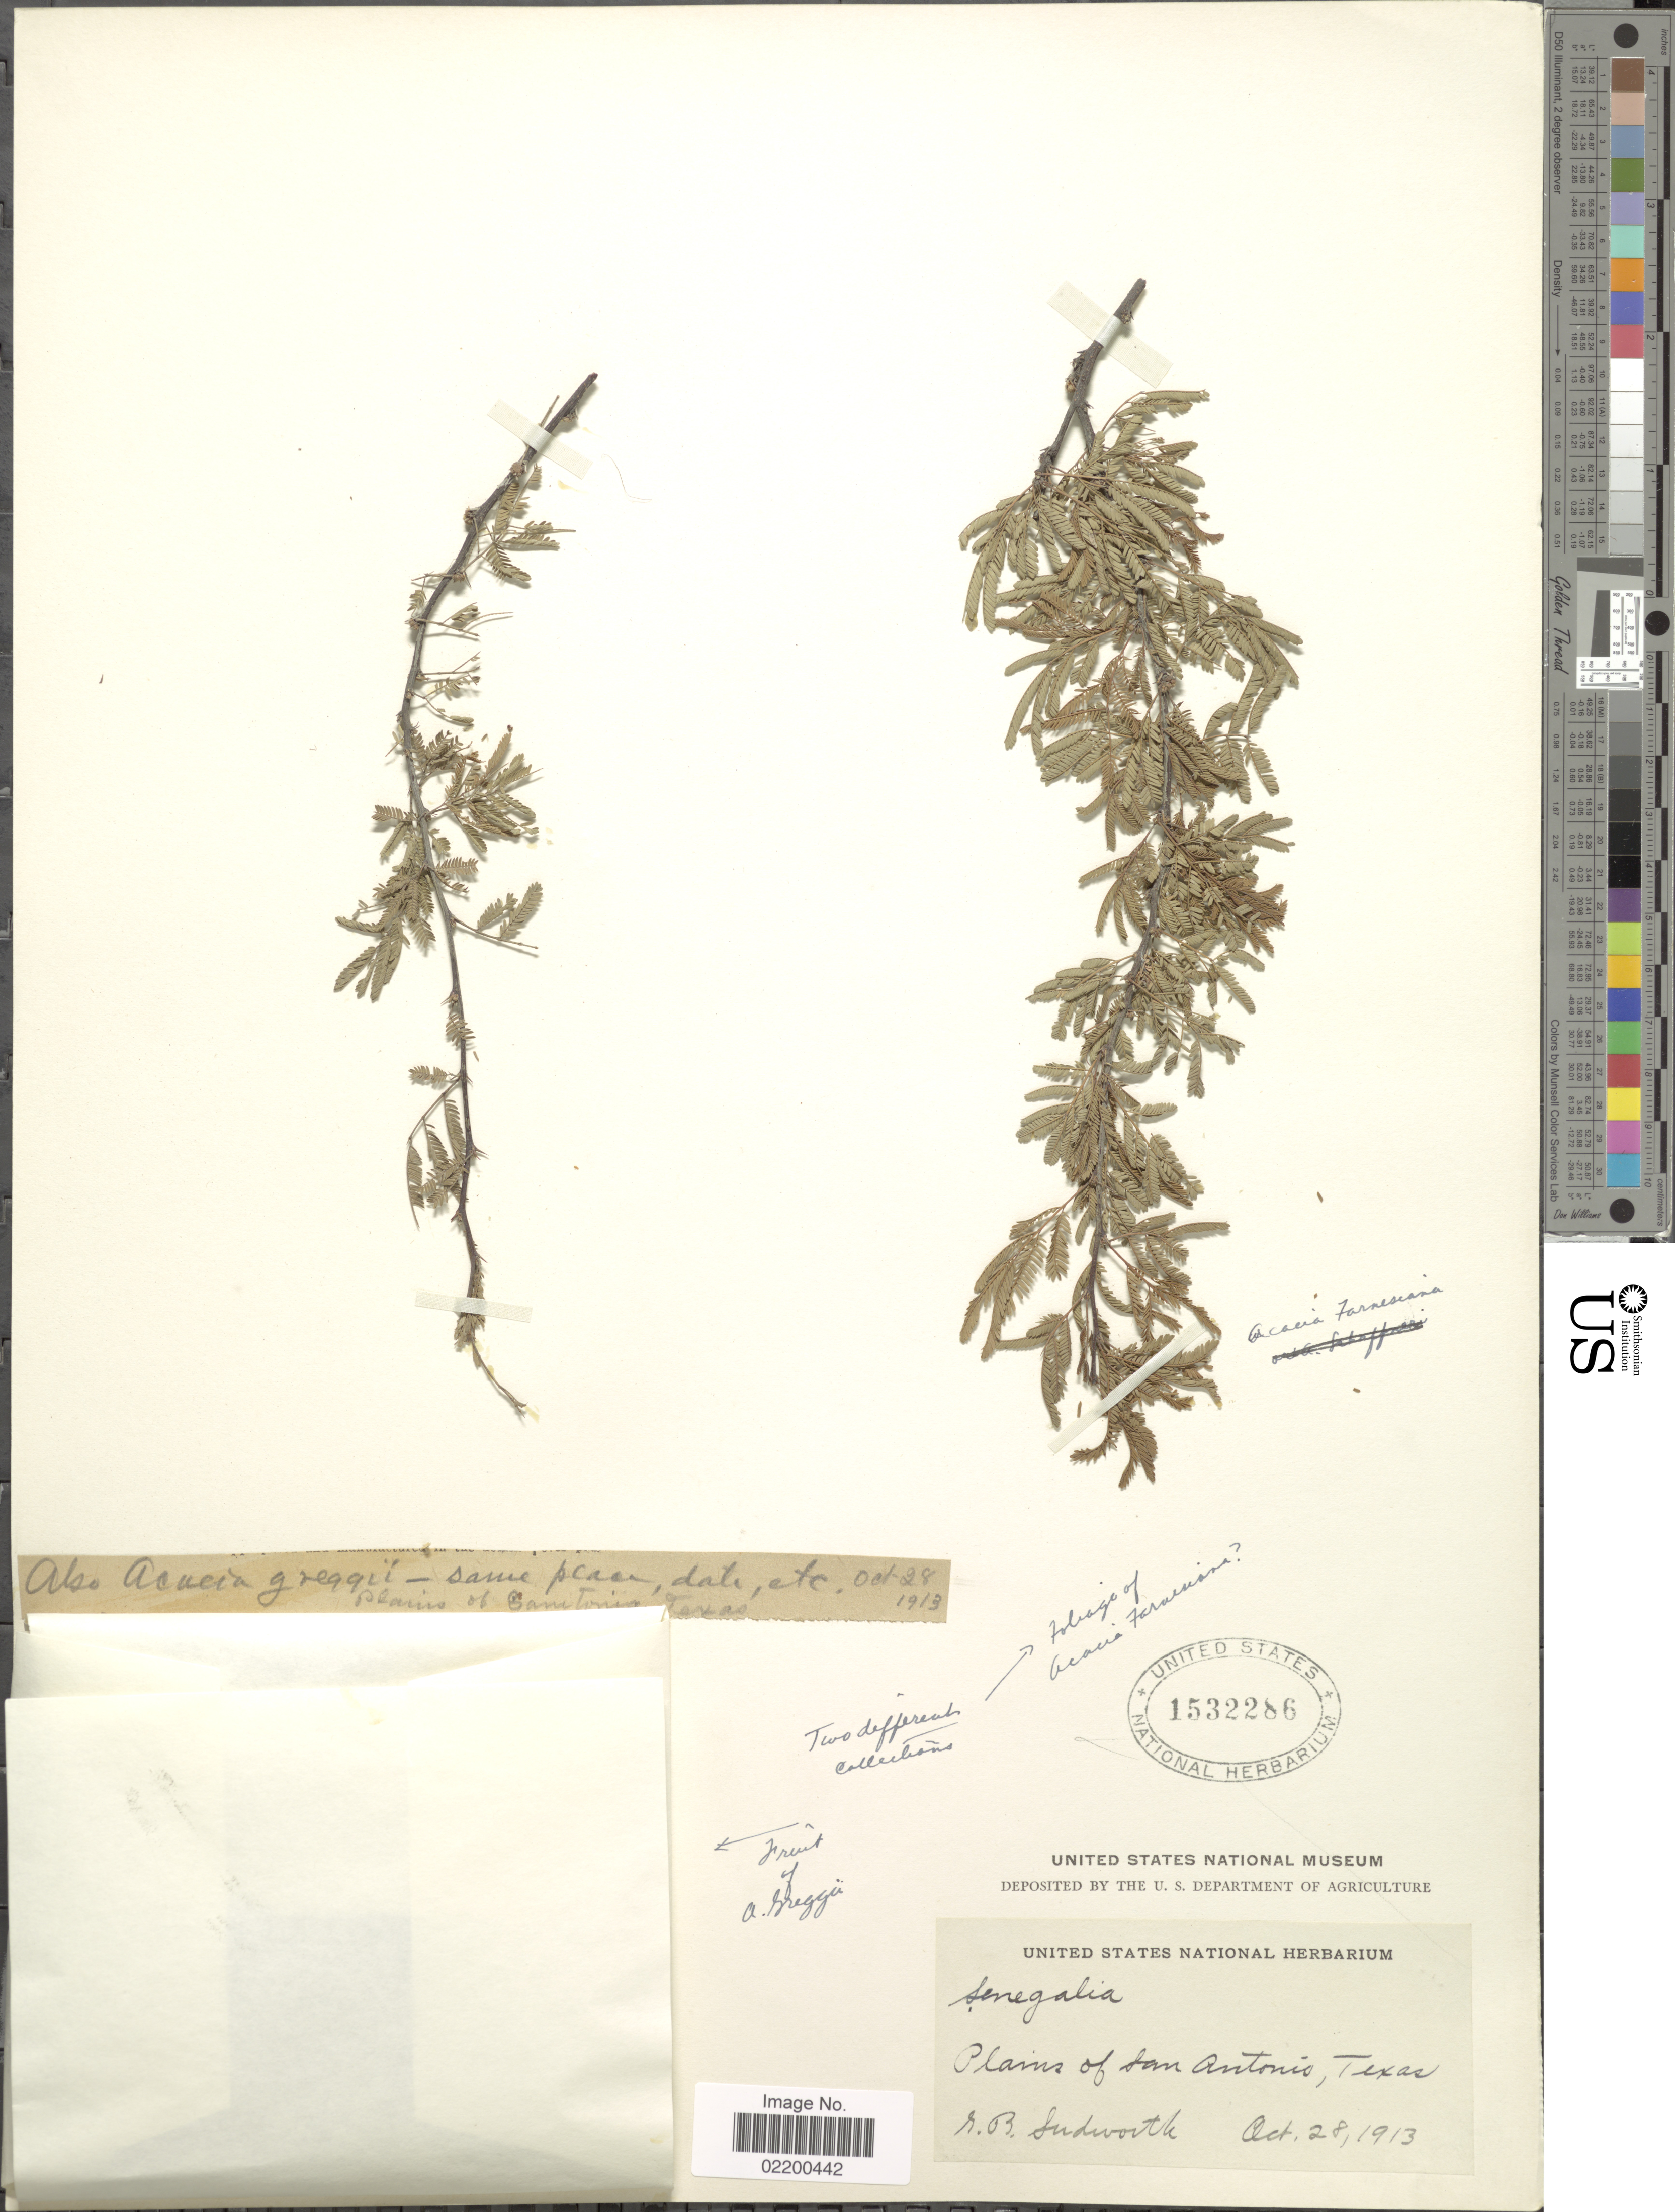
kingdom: Plantae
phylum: Tracheophyta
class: Magnoliopsida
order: Fabales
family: Fabaceae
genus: Senegalia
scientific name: Senegalia wrightii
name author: (Benth.) Britton & Rose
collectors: E. Sudworth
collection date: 1913-10-28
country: United States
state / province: Texas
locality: Plains of San Antonio, Texas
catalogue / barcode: US 1532286